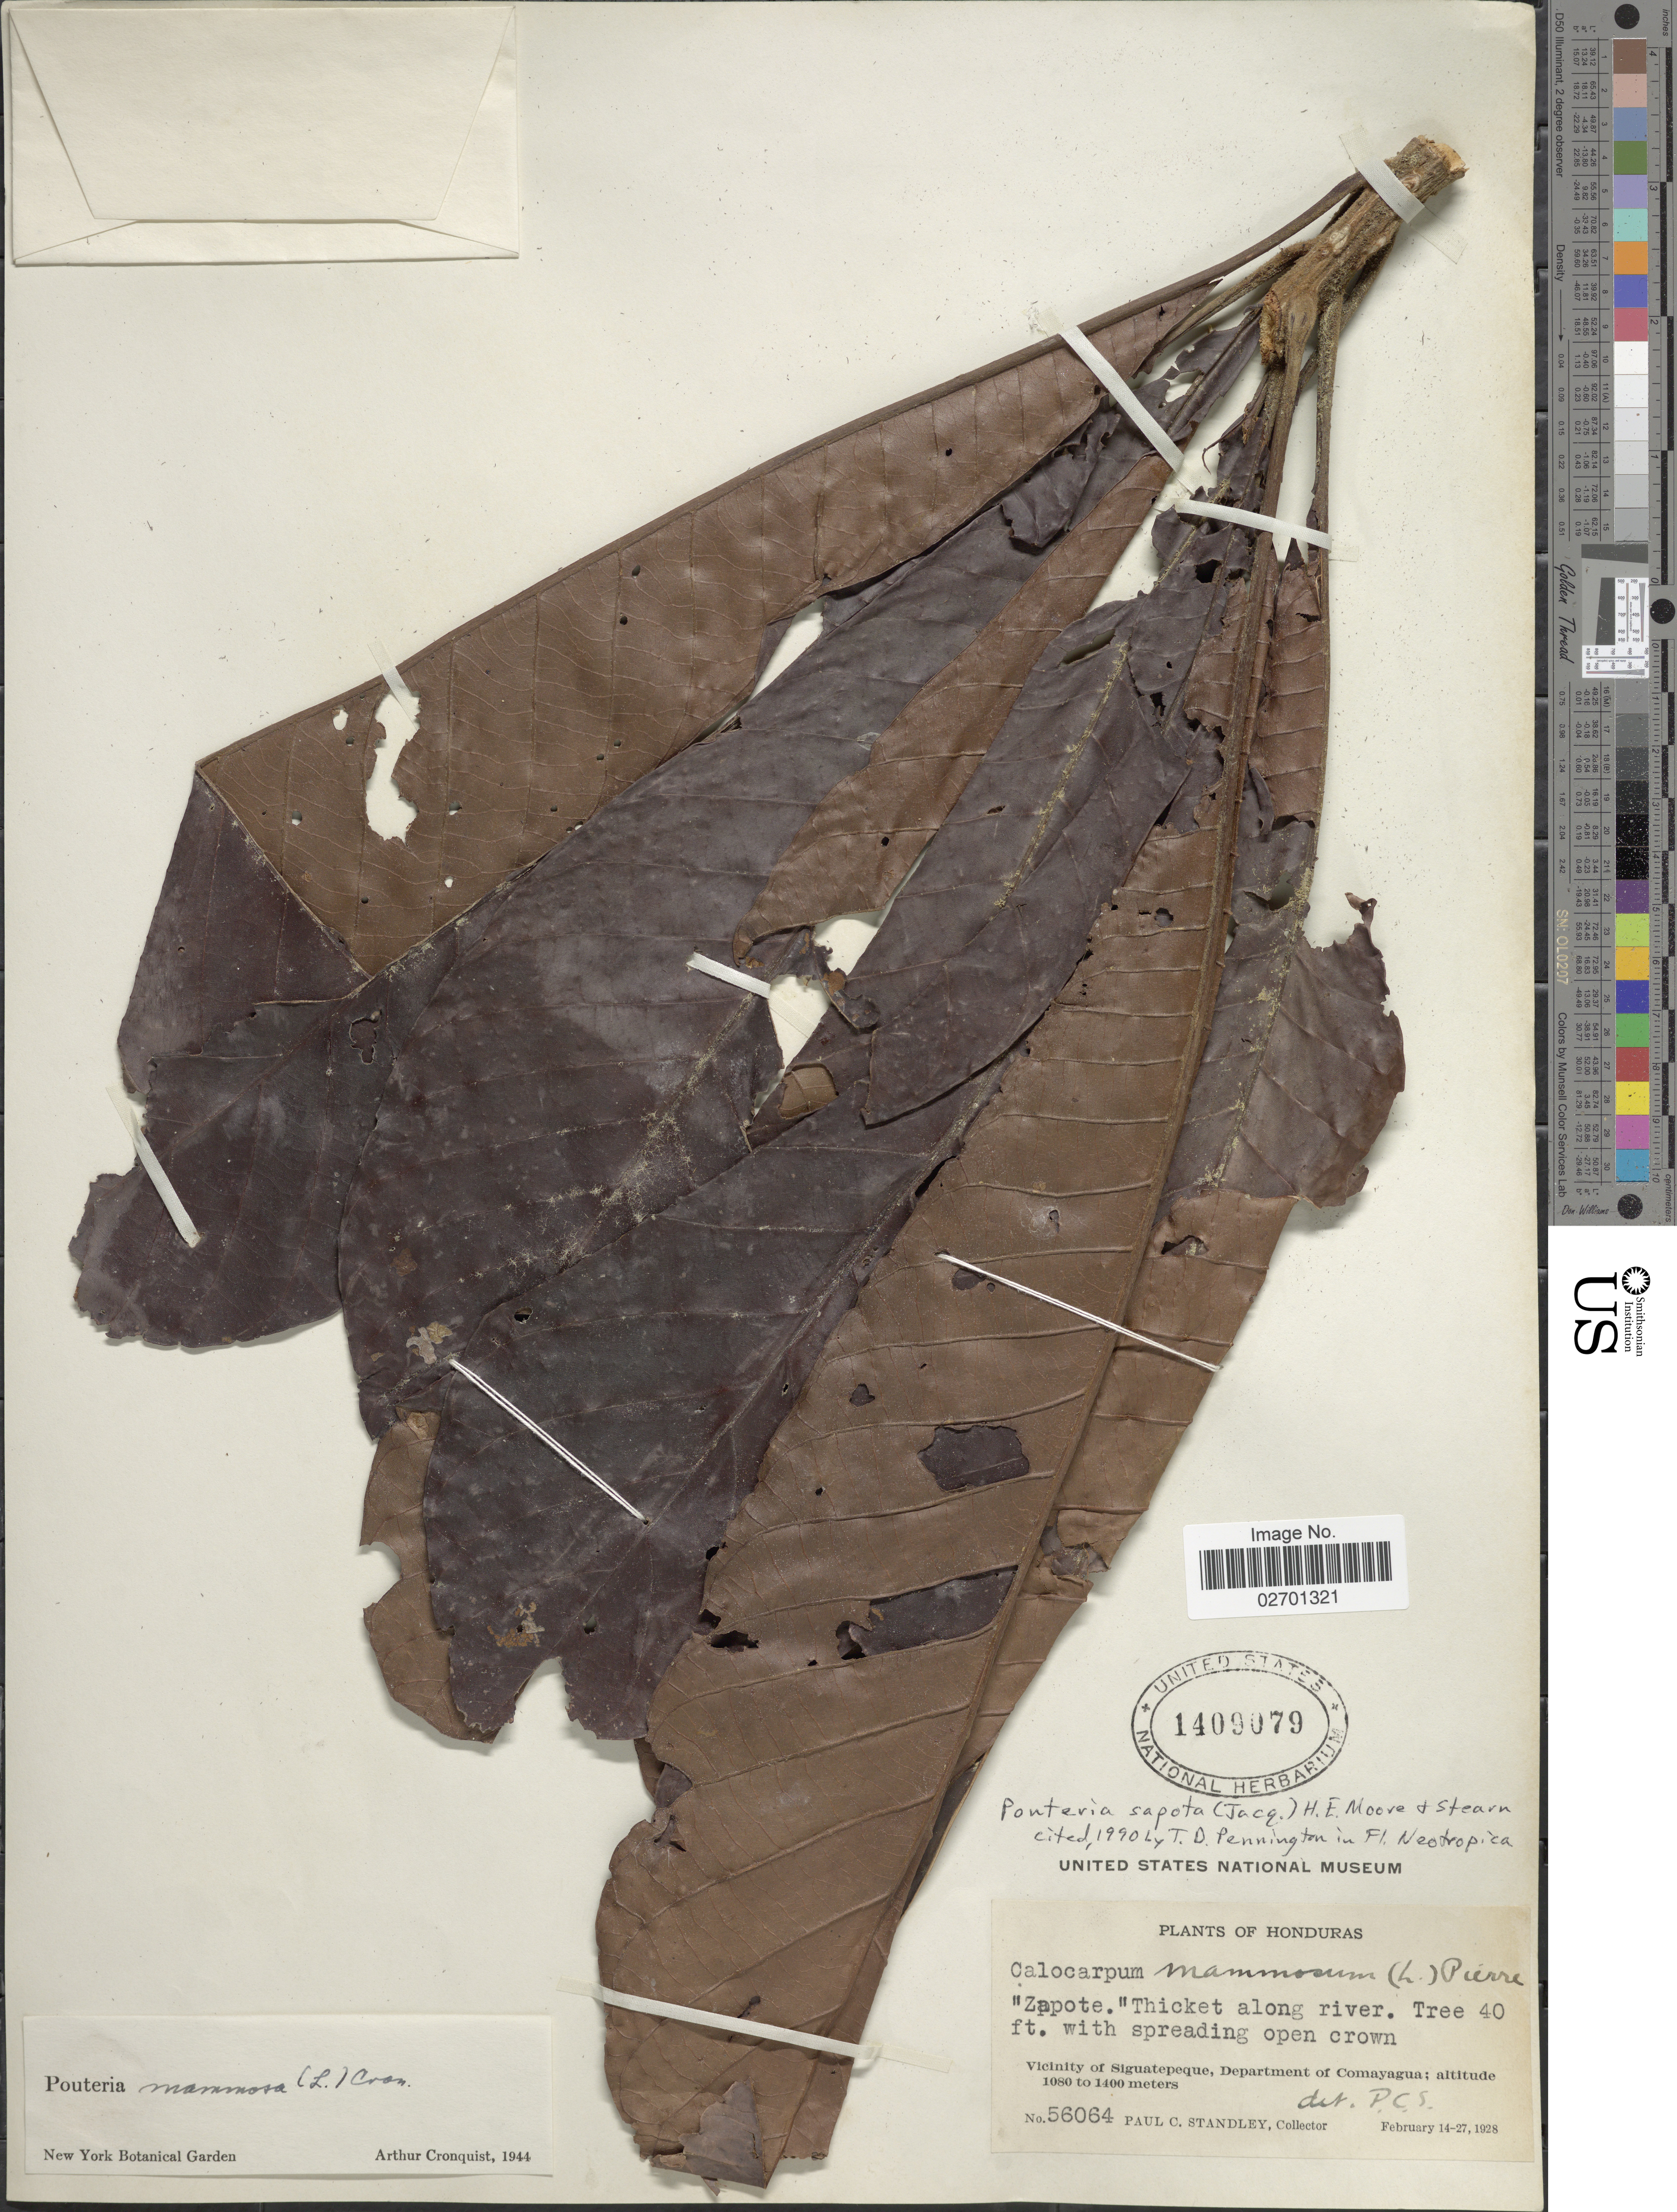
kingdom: Plantae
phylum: Tracheophyta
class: Magnoliopsida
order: Ericales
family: Sapotaceae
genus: Pouteria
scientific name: Pouteria sapota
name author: (Jacq.) H.E. Moore & Stearn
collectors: P. C. Standley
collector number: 56064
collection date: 1928-02-14/1928-02-27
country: Honduras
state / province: Comayagua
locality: Vicinity of Siguatepeque, thicket along river.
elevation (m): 1080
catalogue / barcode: US 1409079